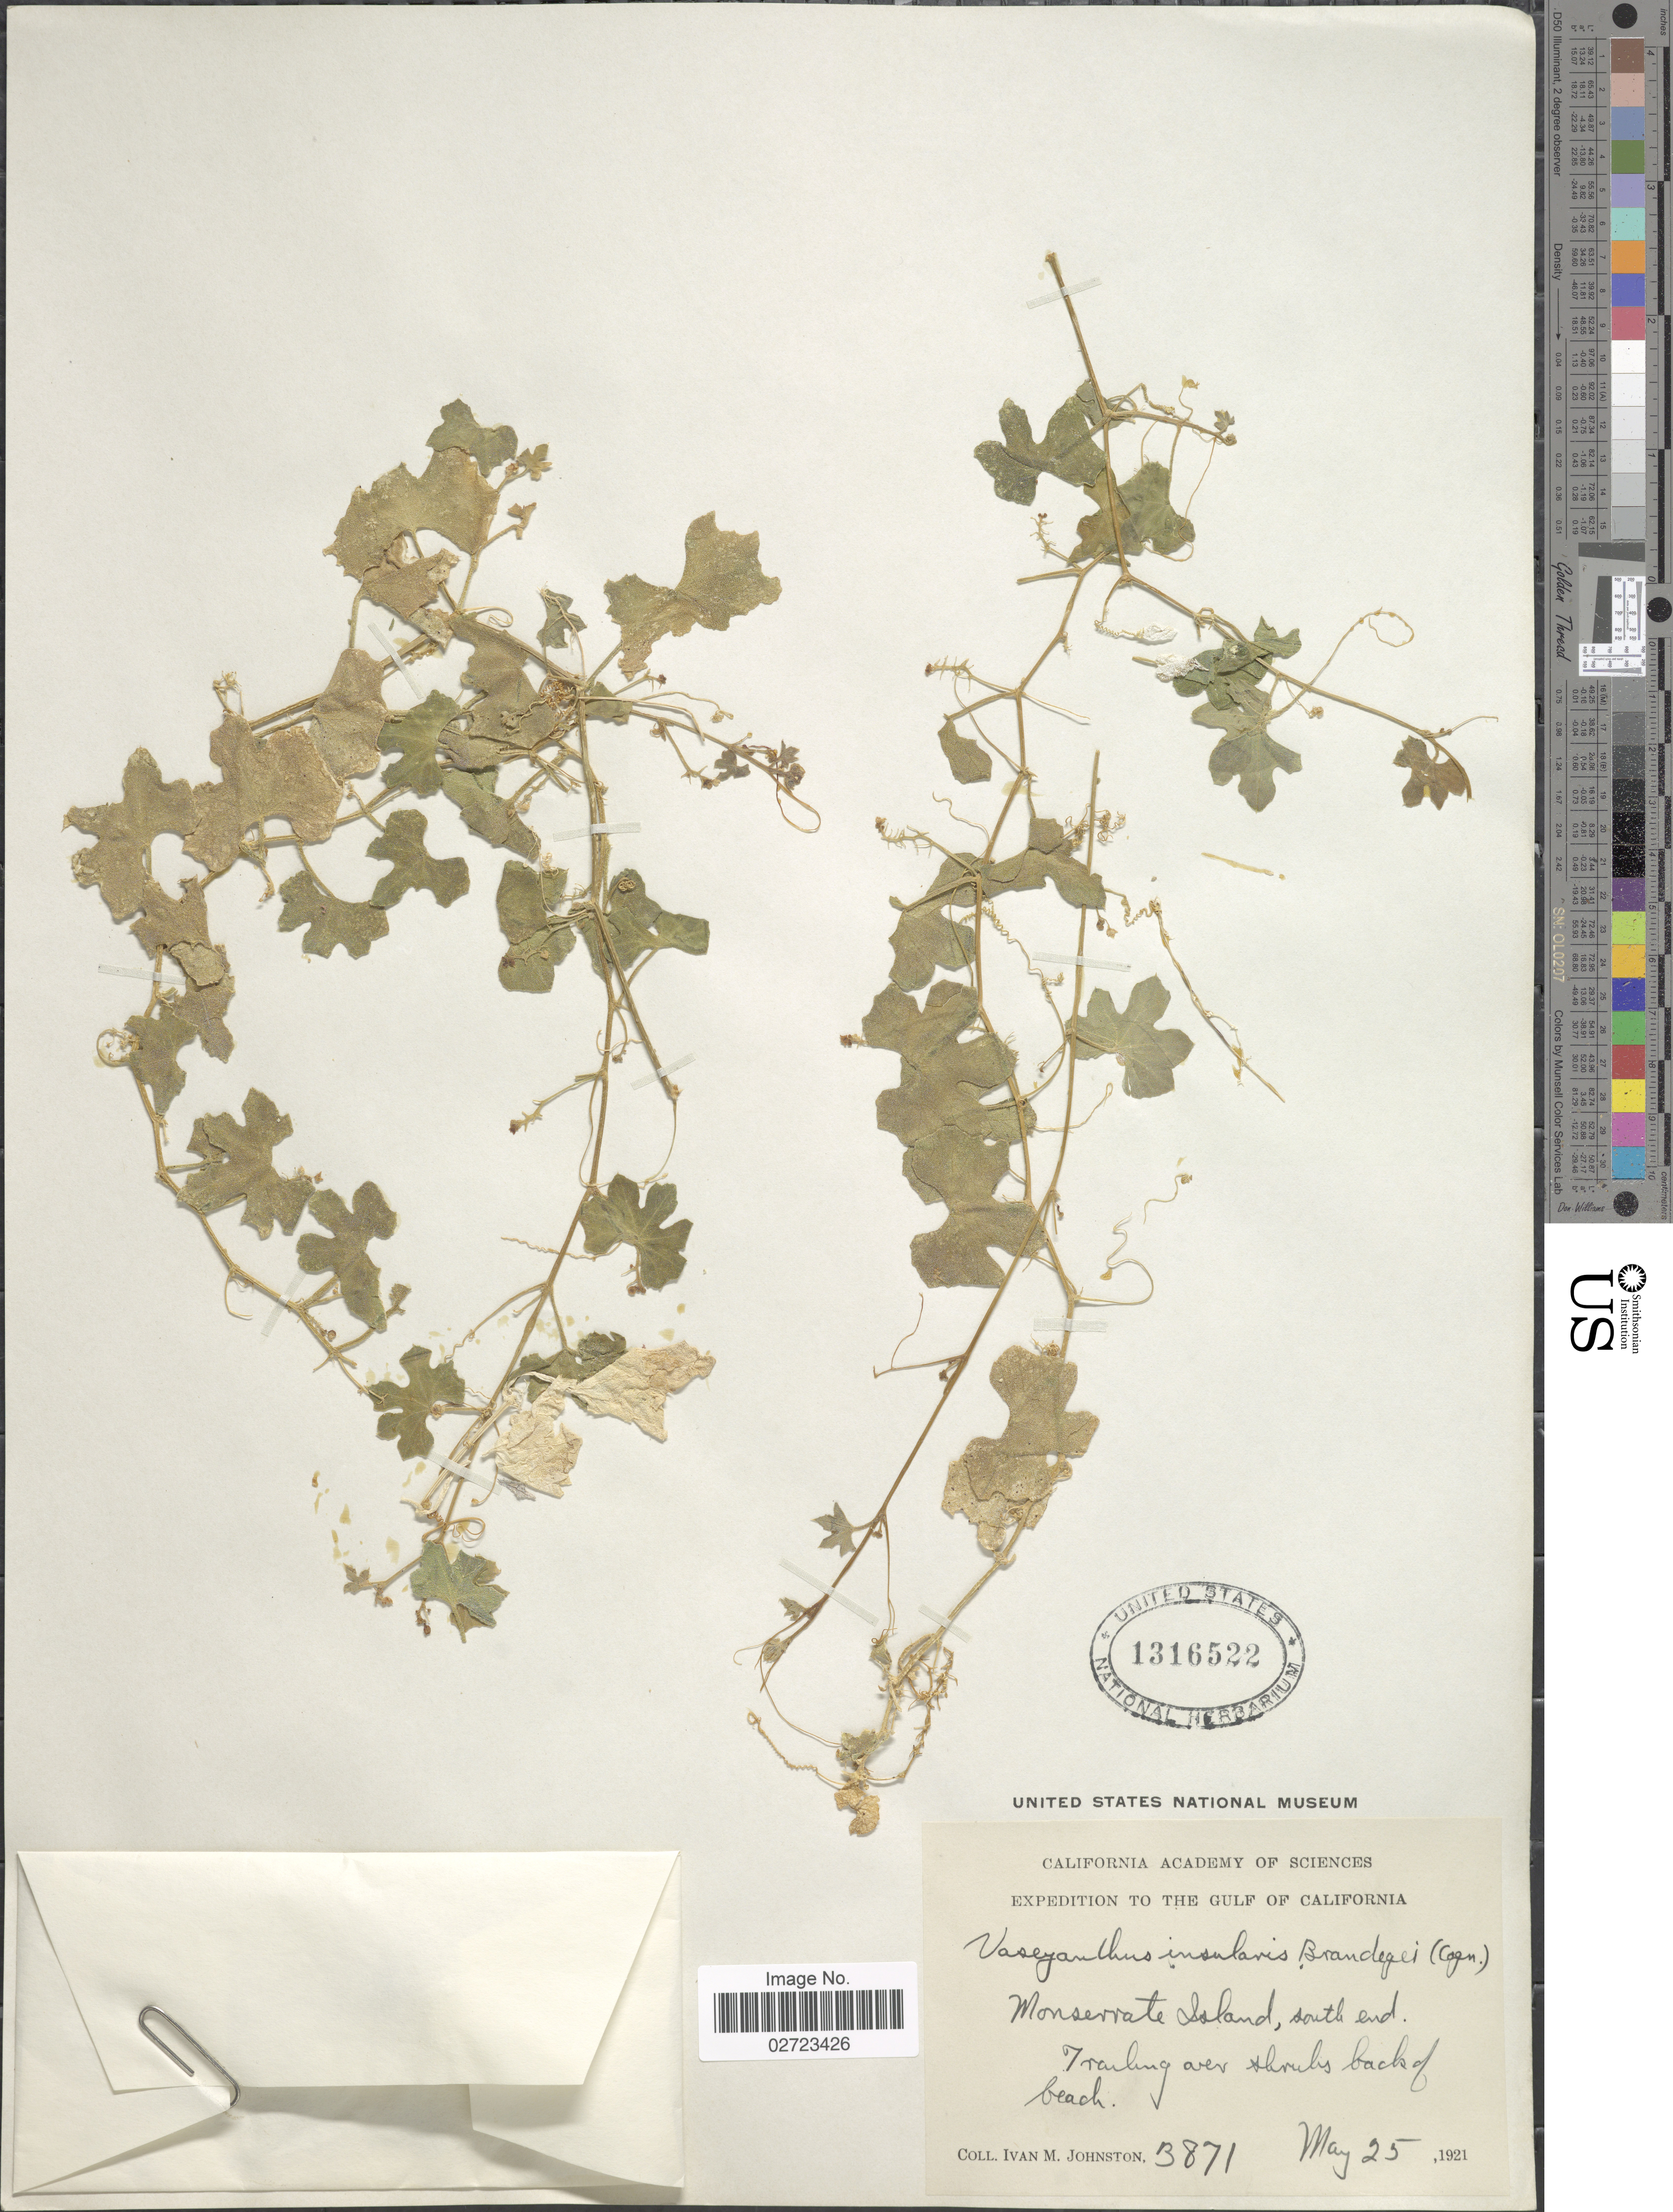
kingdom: Plantae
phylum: Tracheophyta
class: Magnoliopsida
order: Cucurbitales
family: Cucurbitaceae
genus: Echinopepon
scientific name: Echinopepon insularis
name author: S. Watson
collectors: I.M. Johnston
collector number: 3871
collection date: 1921-05-25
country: Mexico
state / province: Baja California Sur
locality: The Gulf of California, Monserrate Island, south end, Trailing over shrubs back of beach.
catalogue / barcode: US 1316522